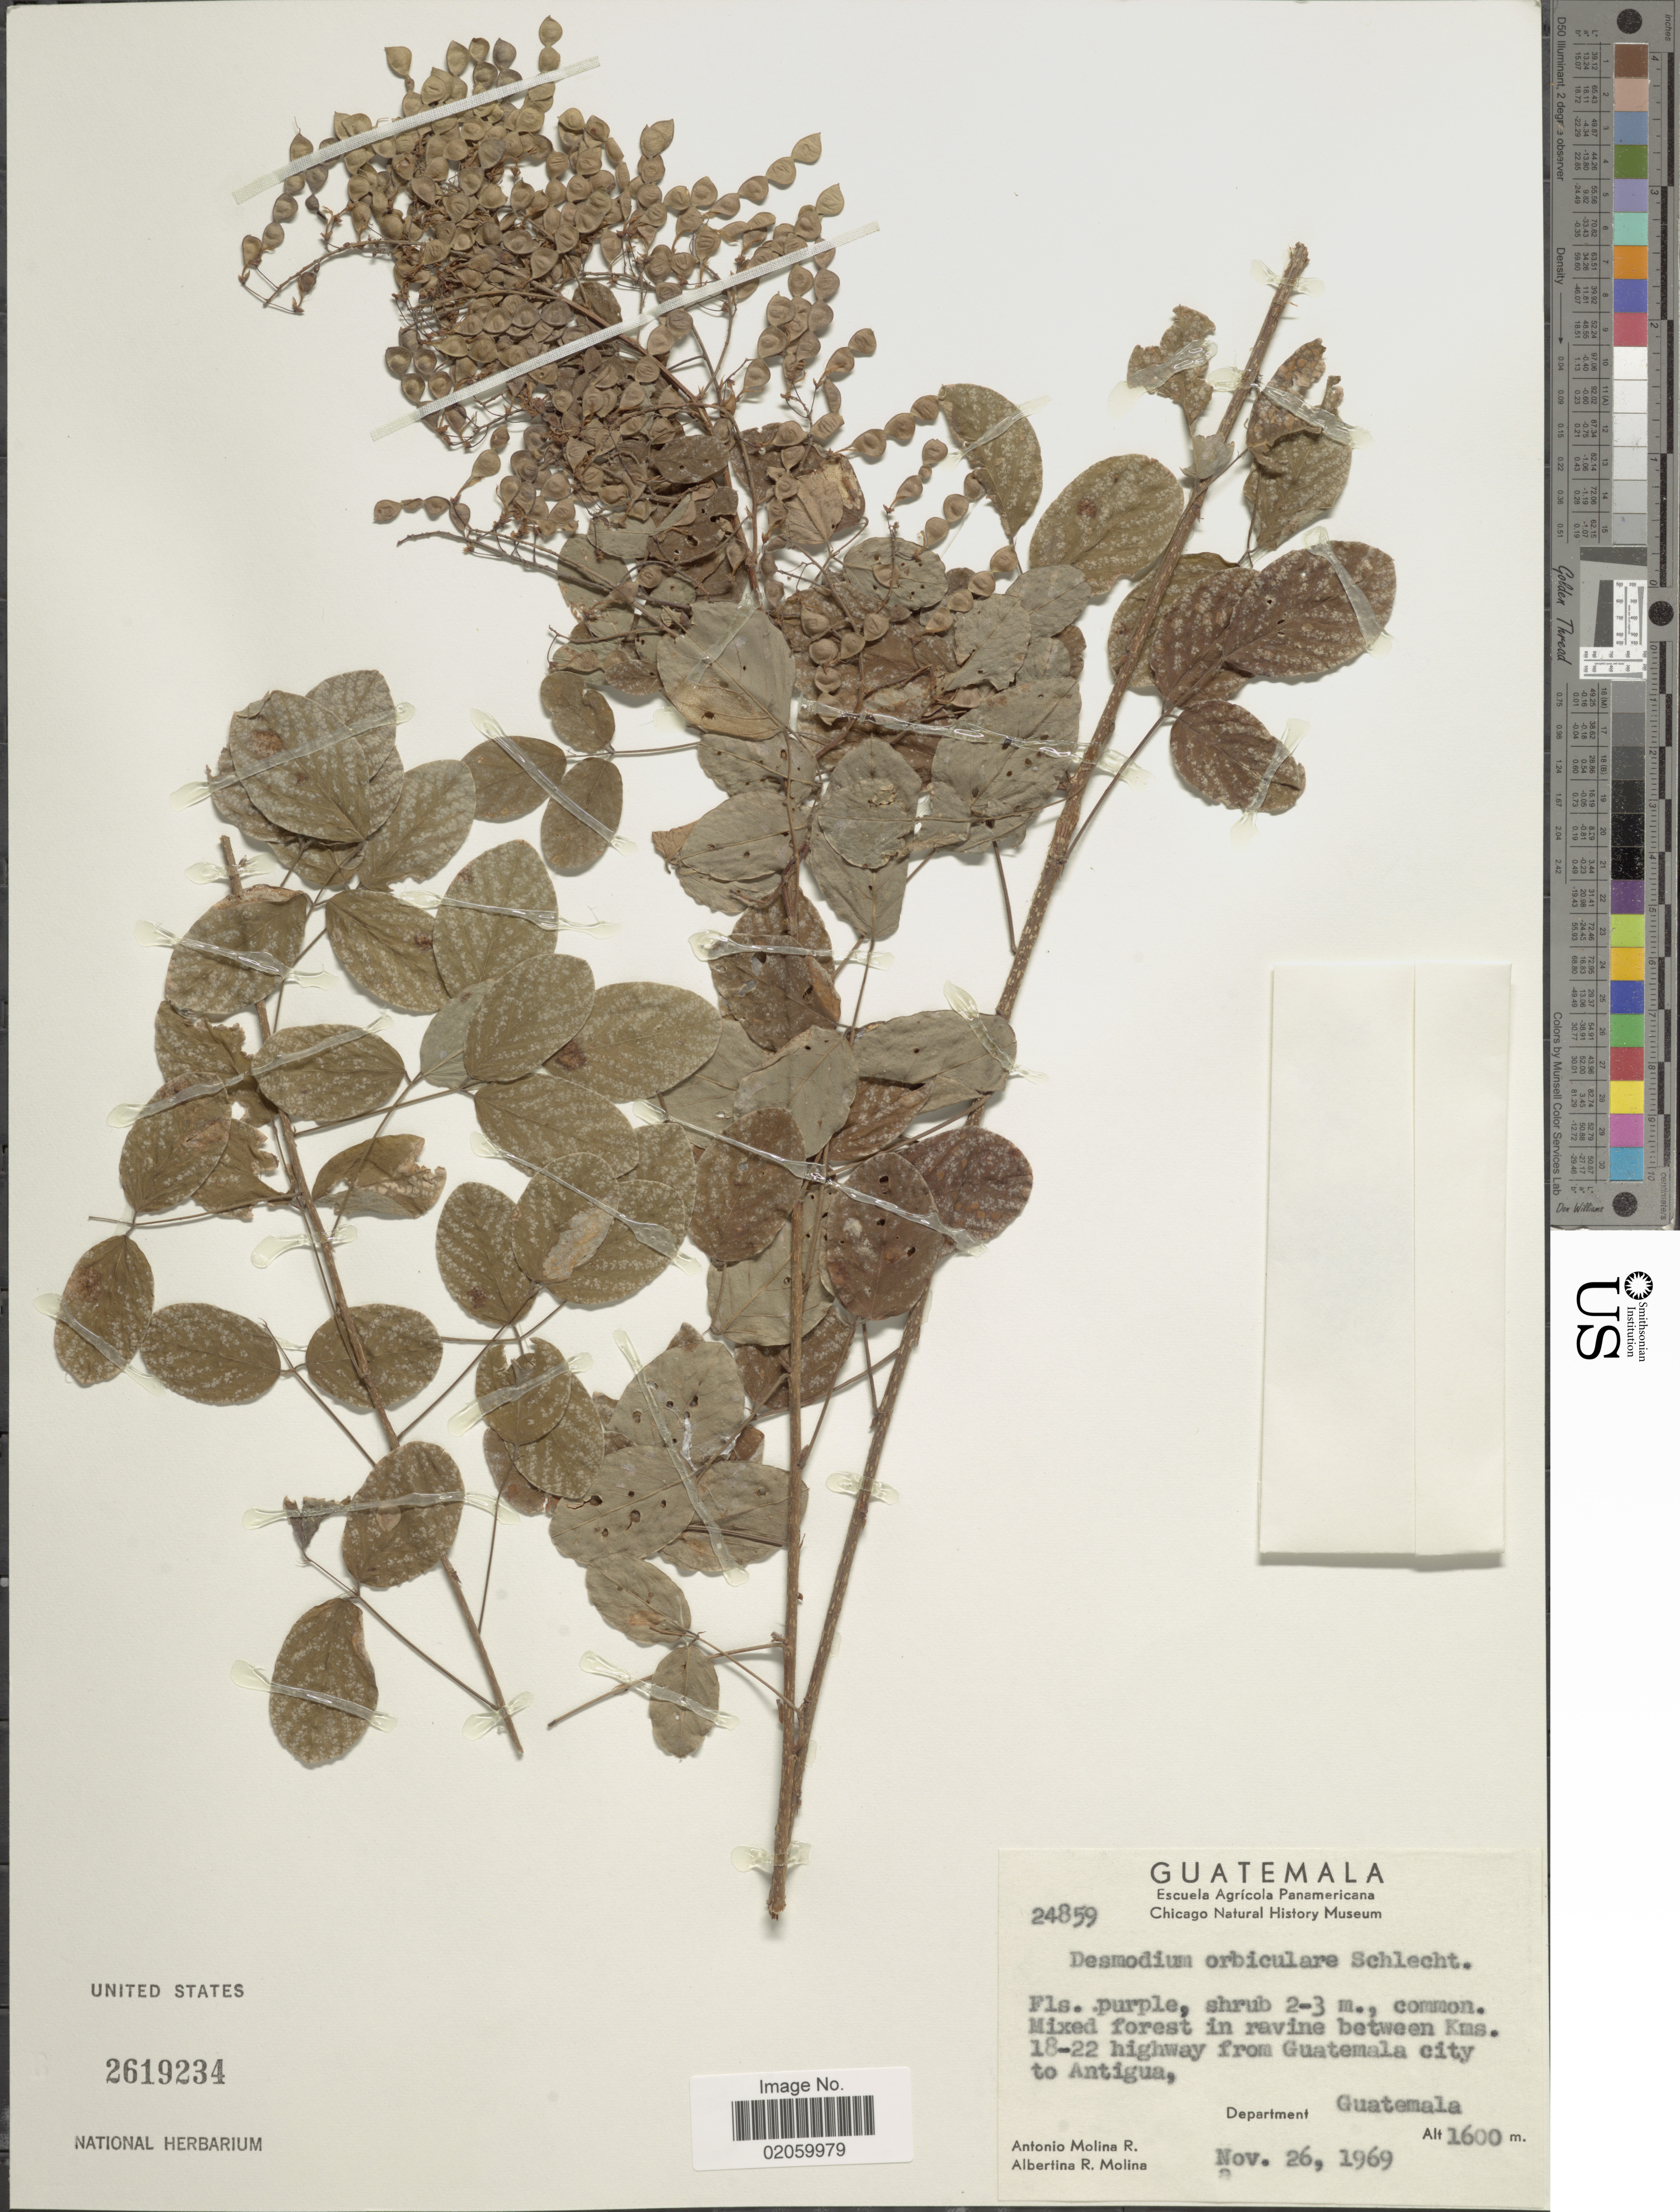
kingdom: Plantae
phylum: Tracheophyta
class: Magnoliopsida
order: Fabales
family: Fabaceae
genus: Desmodium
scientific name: Desmodium orbiculare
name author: Schltdl.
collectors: A. Molina R. & A. R. Molina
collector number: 24859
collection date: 1969-11-26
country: Guatemala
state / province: Guatemala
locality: Between Kms. 18-22 highway from Guatemala city to Antigua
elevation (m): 1600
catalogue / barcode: US 2619234